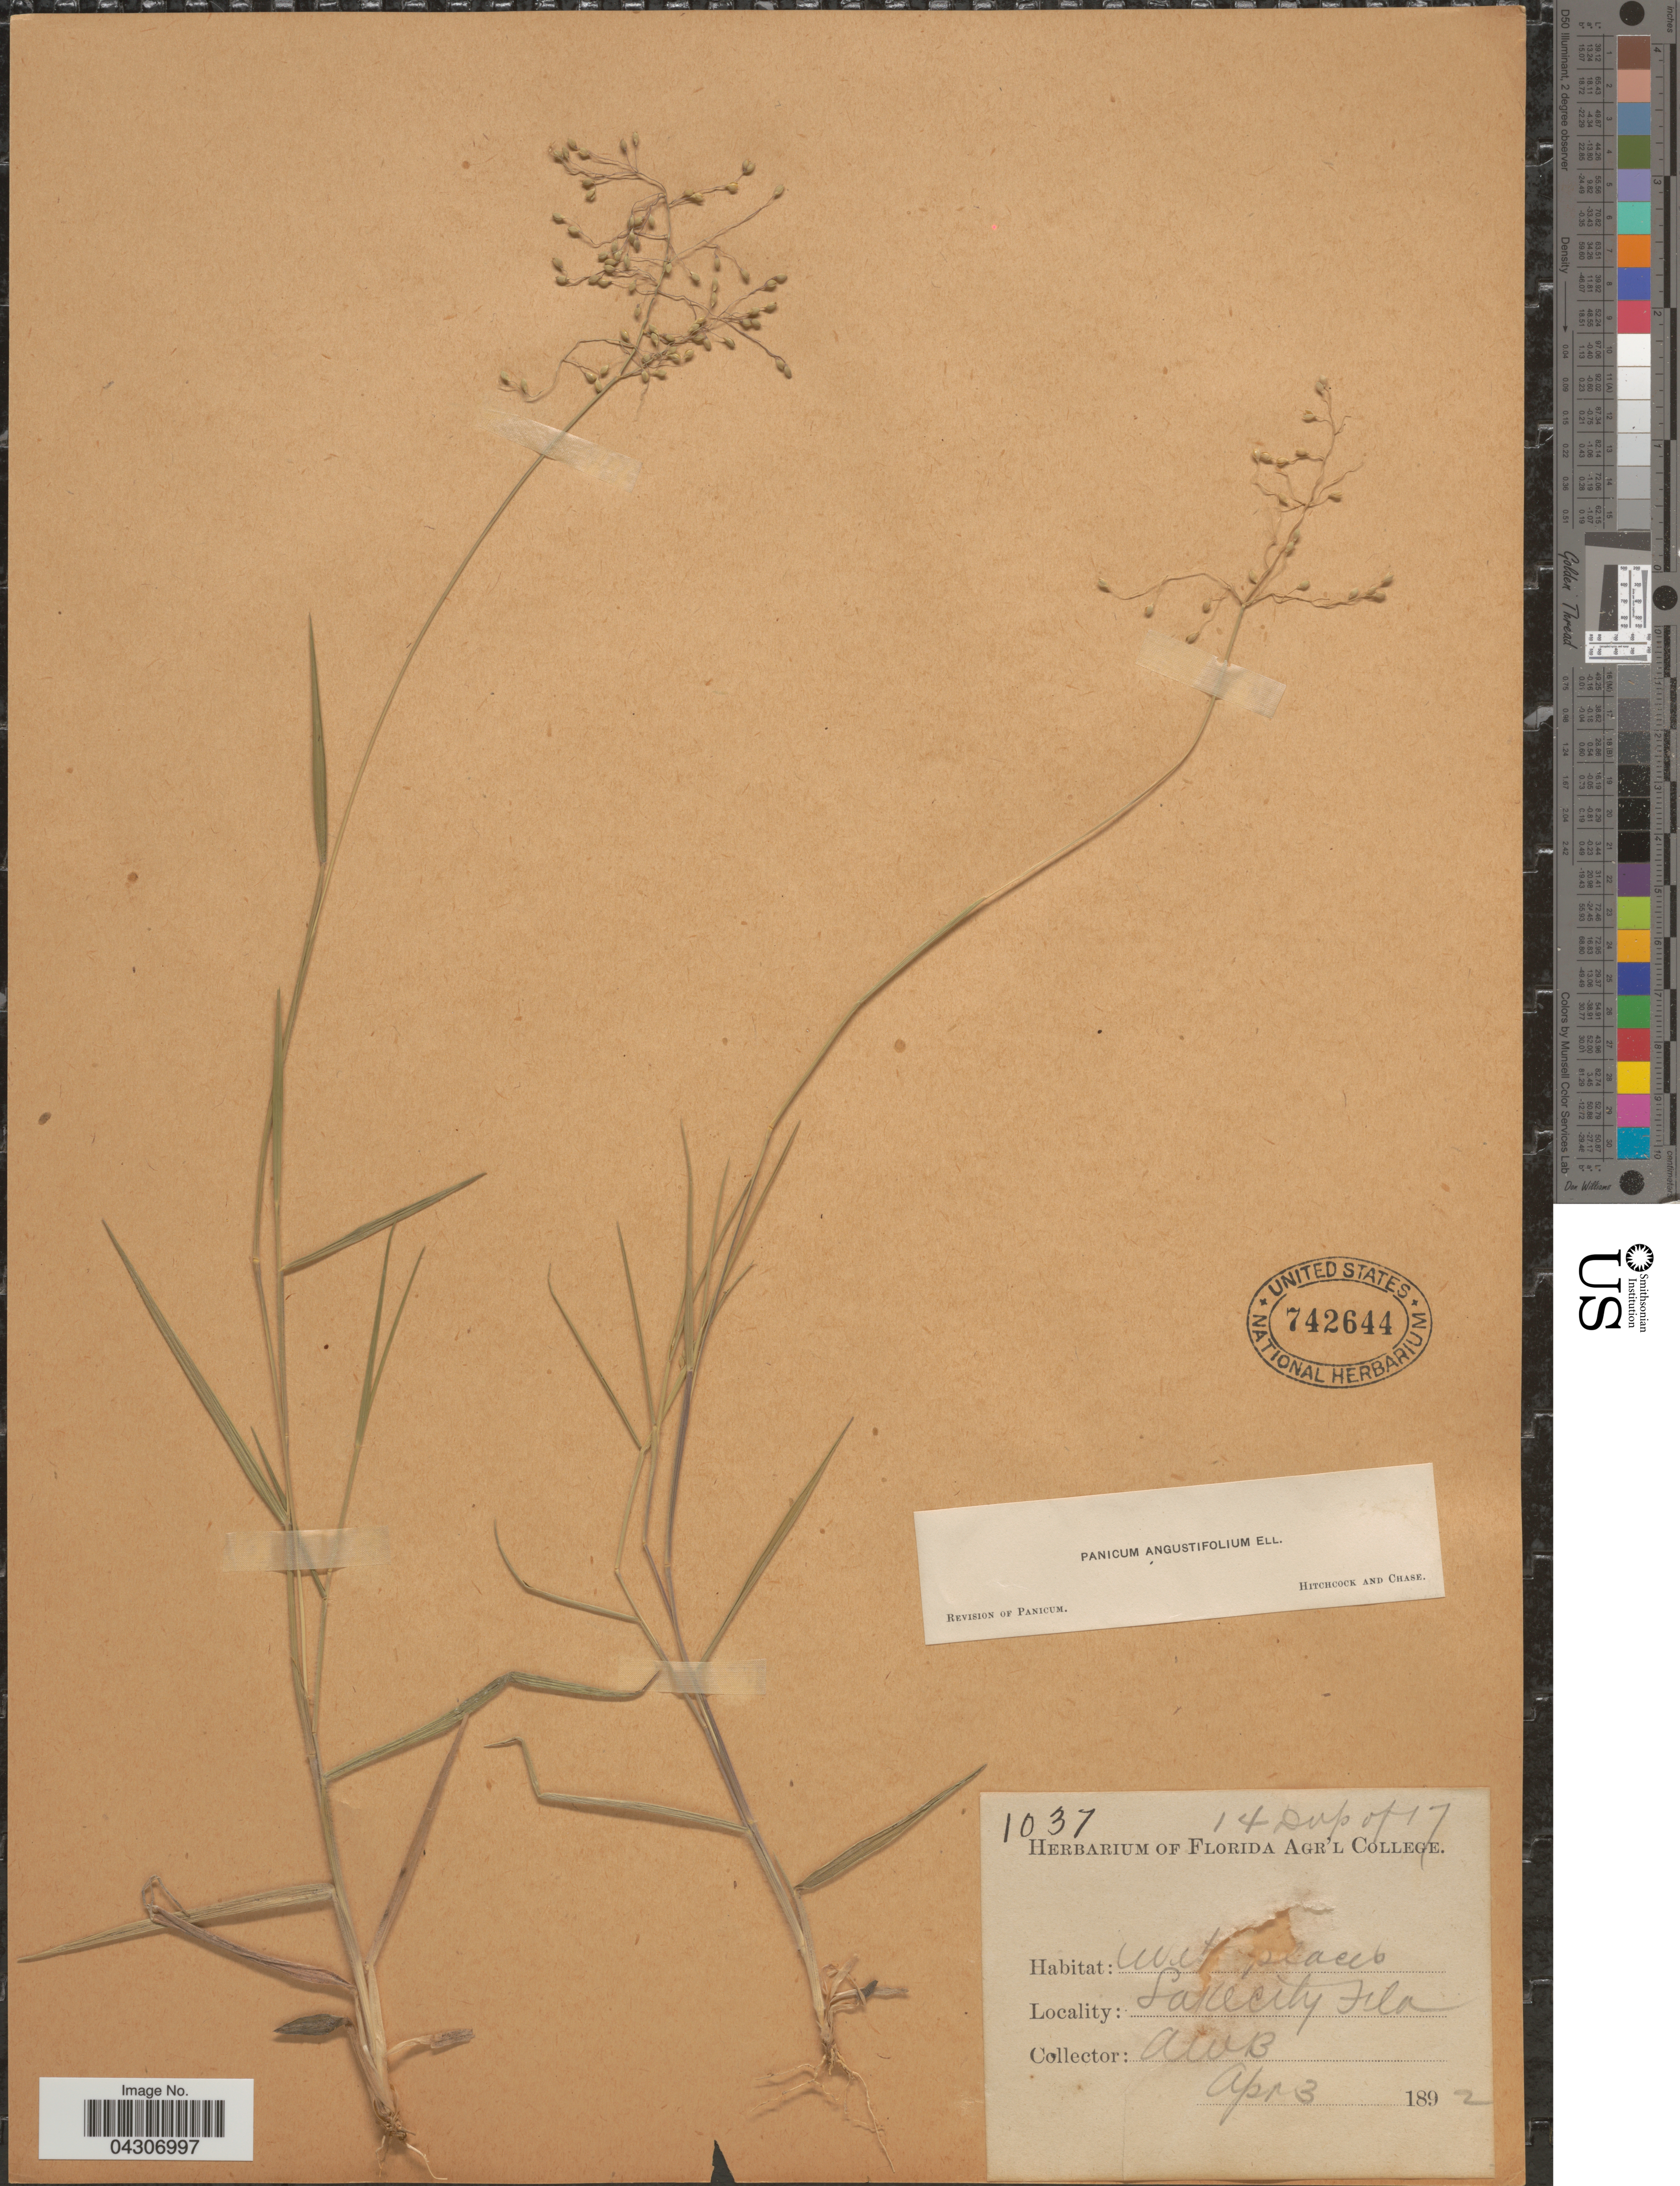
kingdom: Plantae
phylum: Tracheophyta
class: Liliopsida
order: Poales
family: Poaceae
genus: Dichanthelium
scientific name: Dichanthelium aciculare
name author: (Desv. ex Poir.) Gould & C.A. Clark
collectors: A. W. B.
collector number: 1037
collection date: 1892-04-03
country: United States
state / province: Florida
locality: Lake City.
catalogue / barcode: US 742644